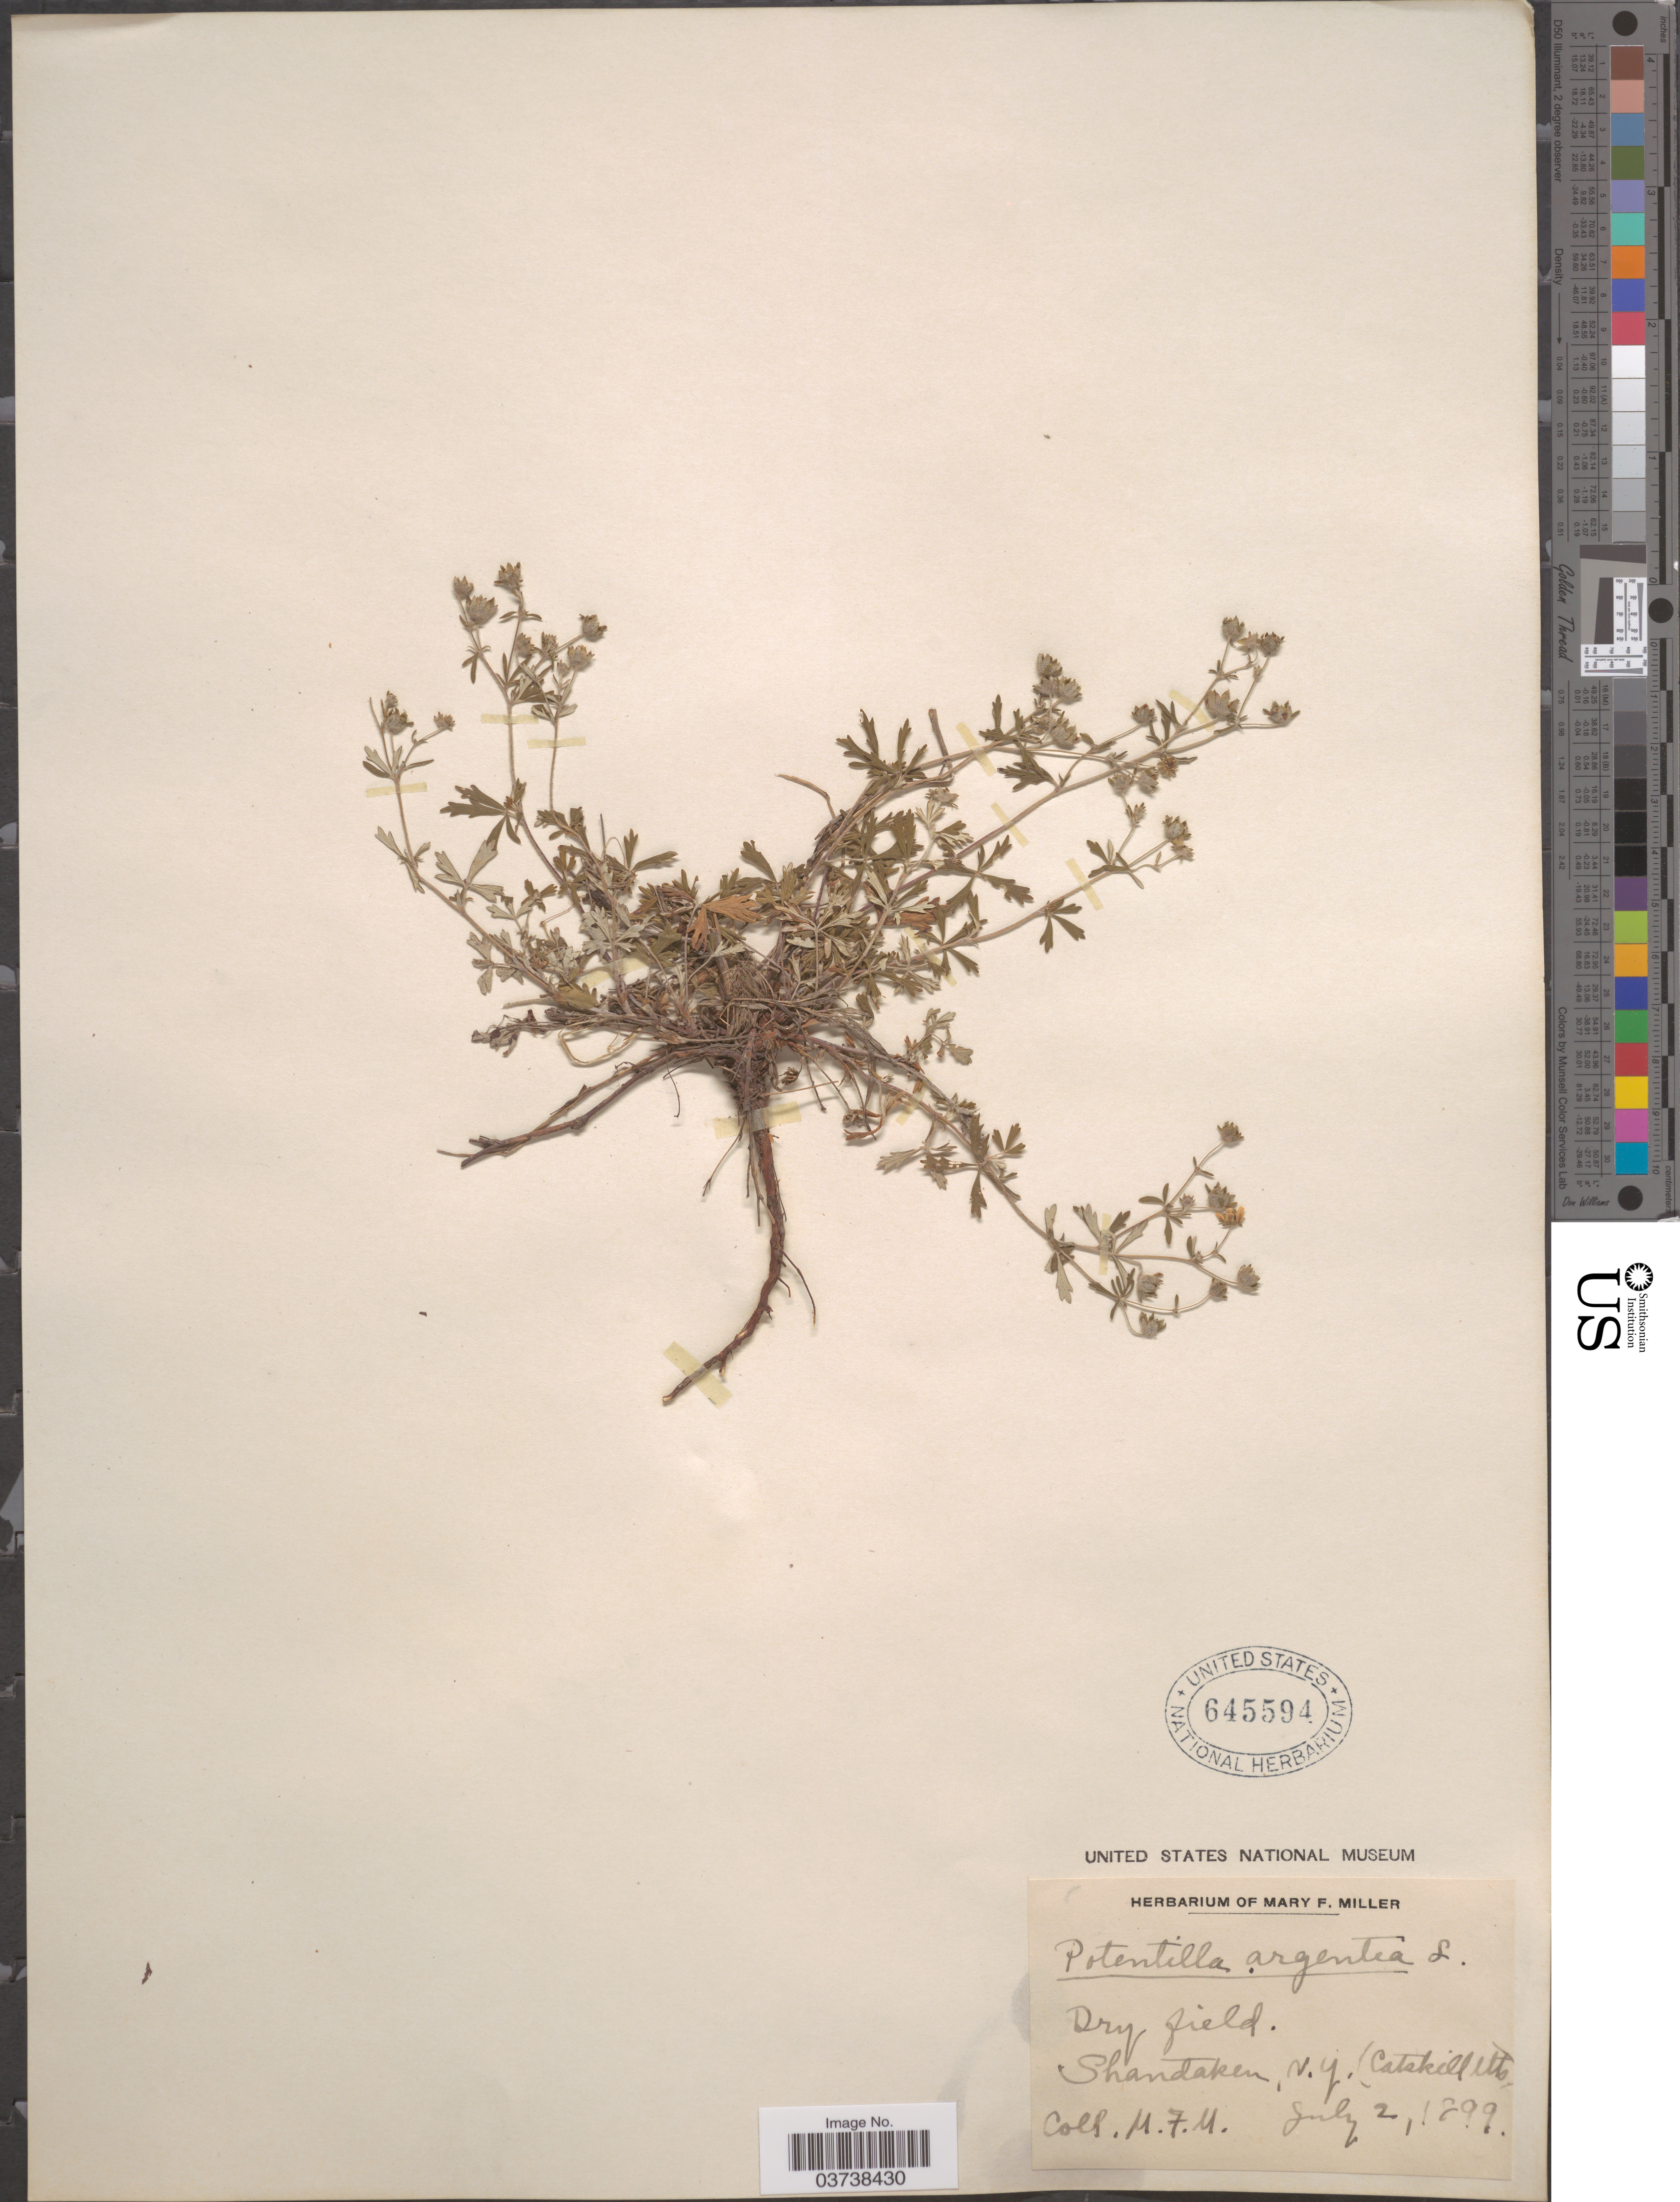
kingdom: Plantae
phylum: Tracheophyta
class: Magnoliopsida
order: Rosales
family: Rosaceae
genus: Potentilla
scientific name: Potentilla argentea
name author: L.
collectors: M. Miller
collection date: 1899-07-02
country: United States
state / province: New York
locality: Shandaken (Catskill Mts).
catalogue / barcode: US 645594